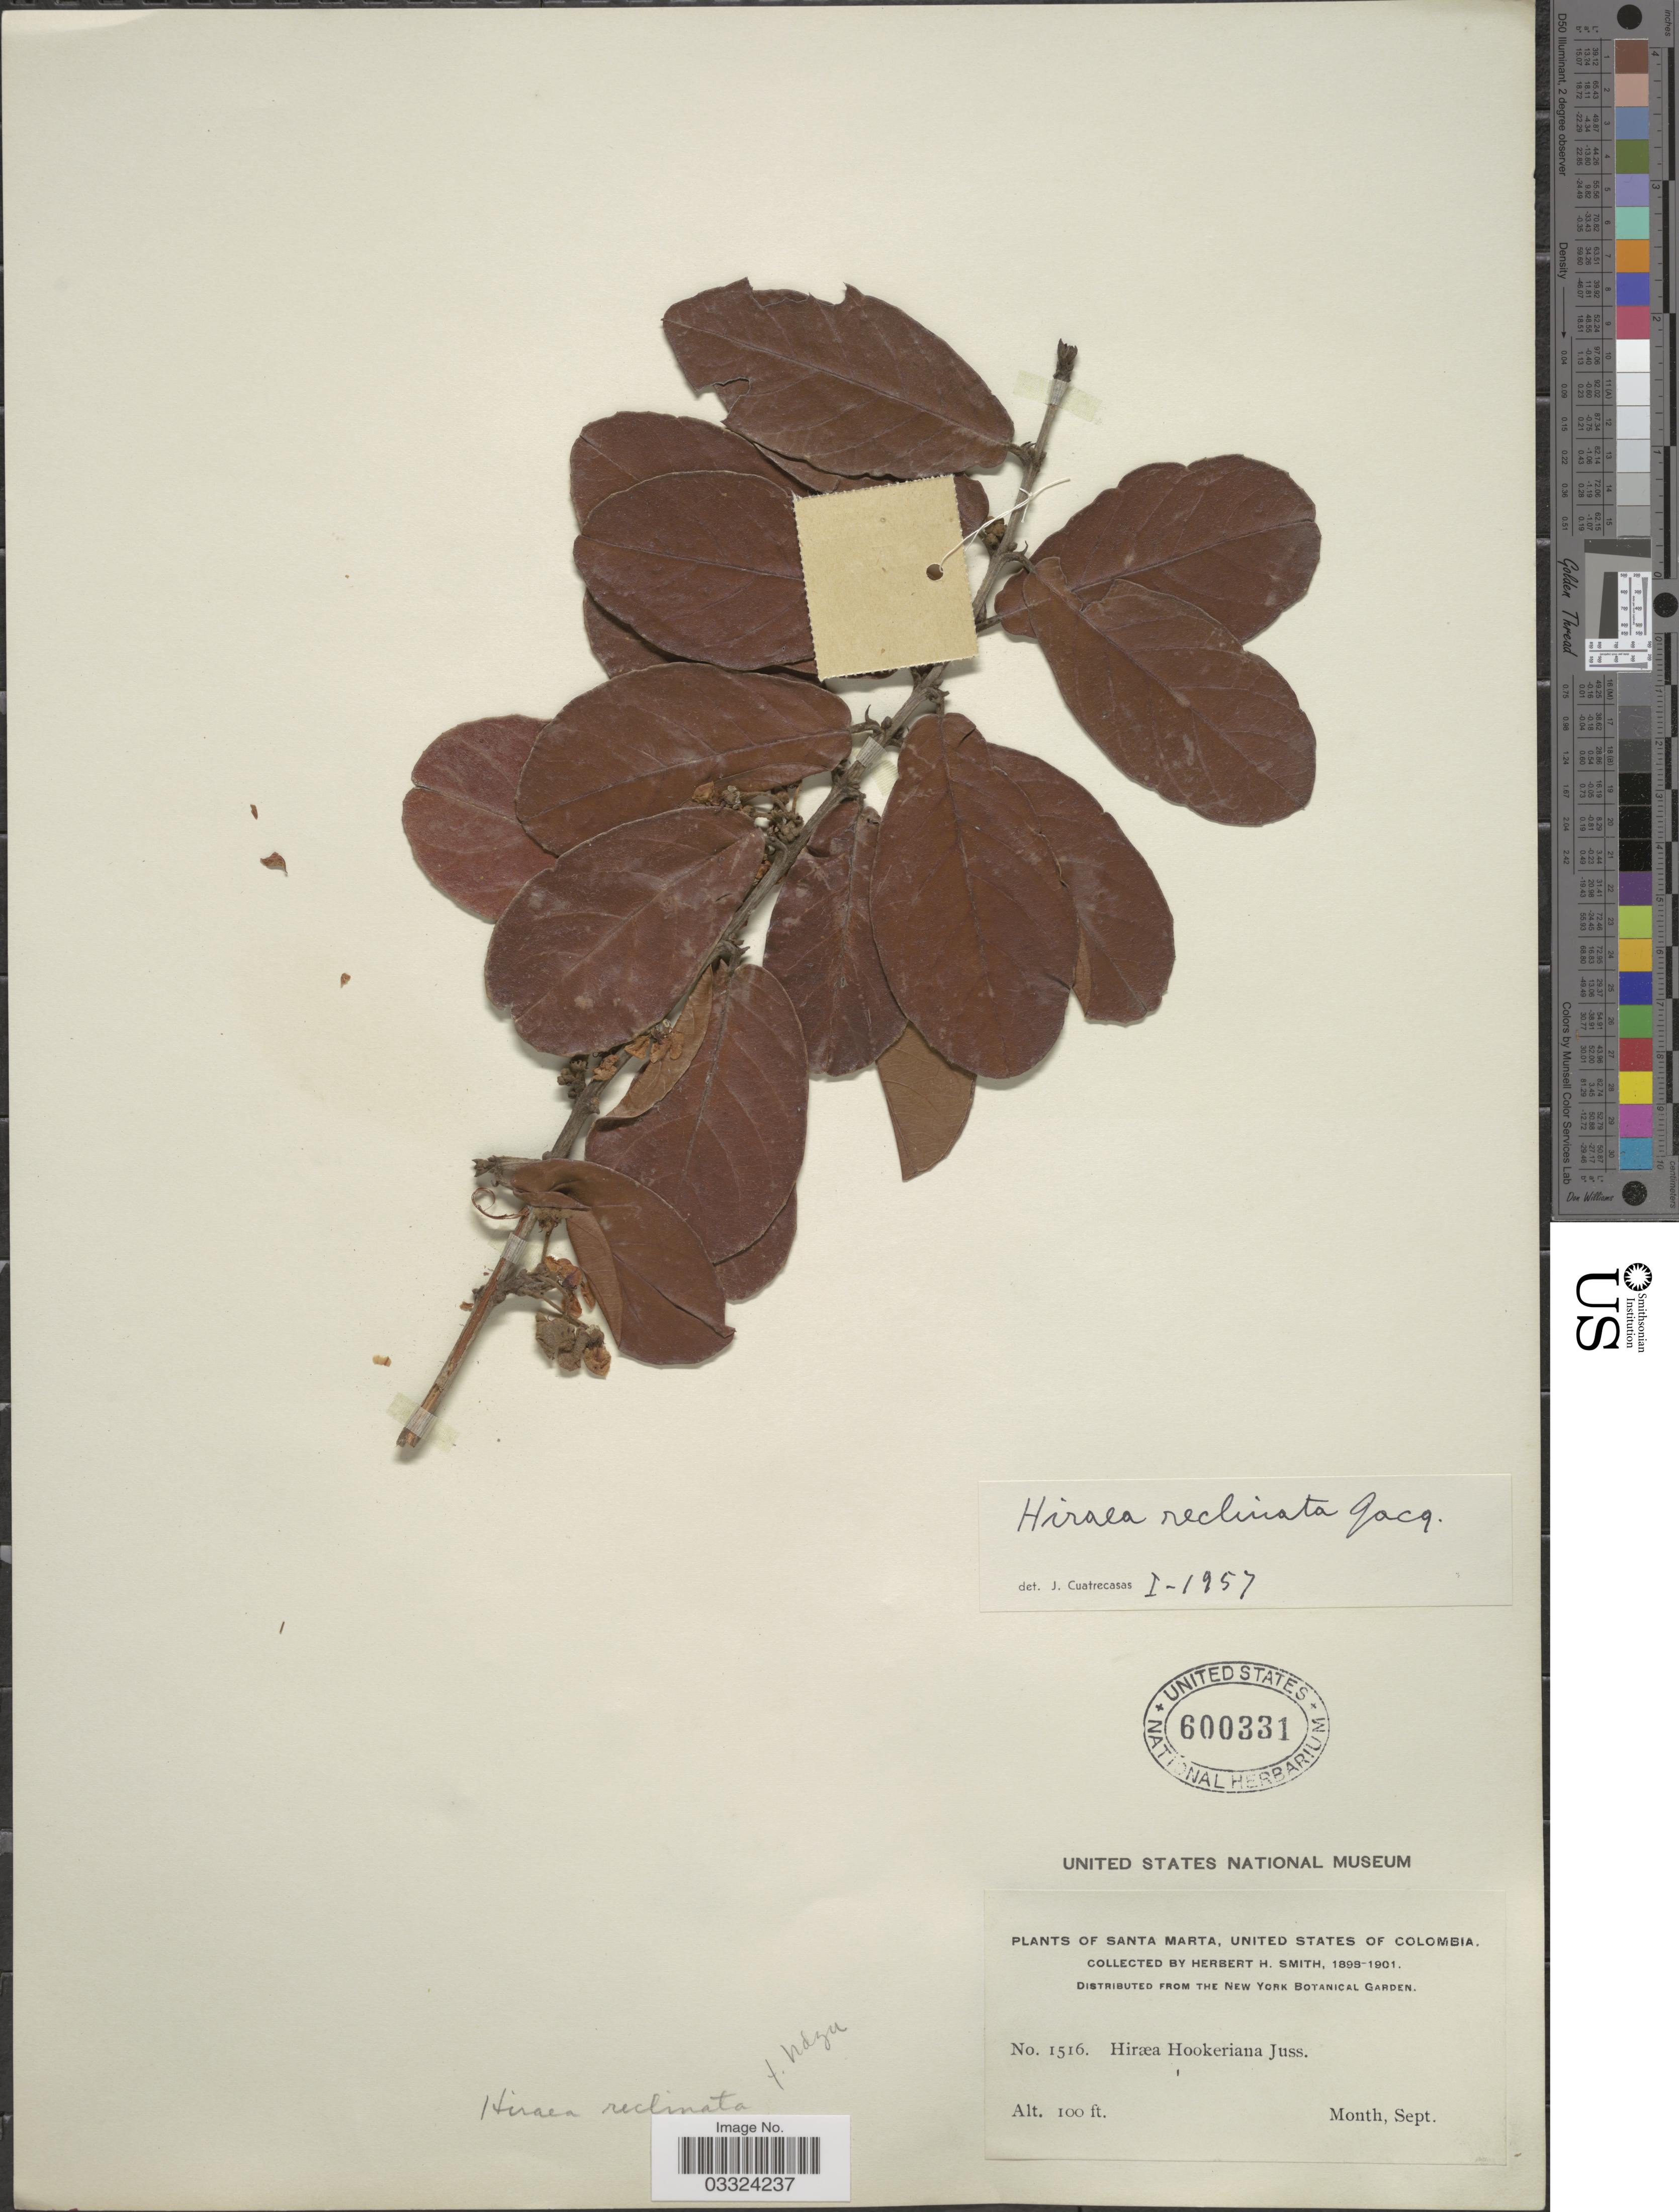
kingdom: Plantae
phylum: Tracheophyta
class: Magnoliopsida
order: Malpighiales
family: Malpighiaceae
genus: Hiraea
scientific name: Hiraea reclinata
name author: Jacq.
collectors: Herbert H. Smith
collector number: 1516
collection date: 1898-09/1901-09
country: Colombia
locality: Santa Marta, United States of Colombia.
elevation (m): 30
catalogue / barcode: US 600331